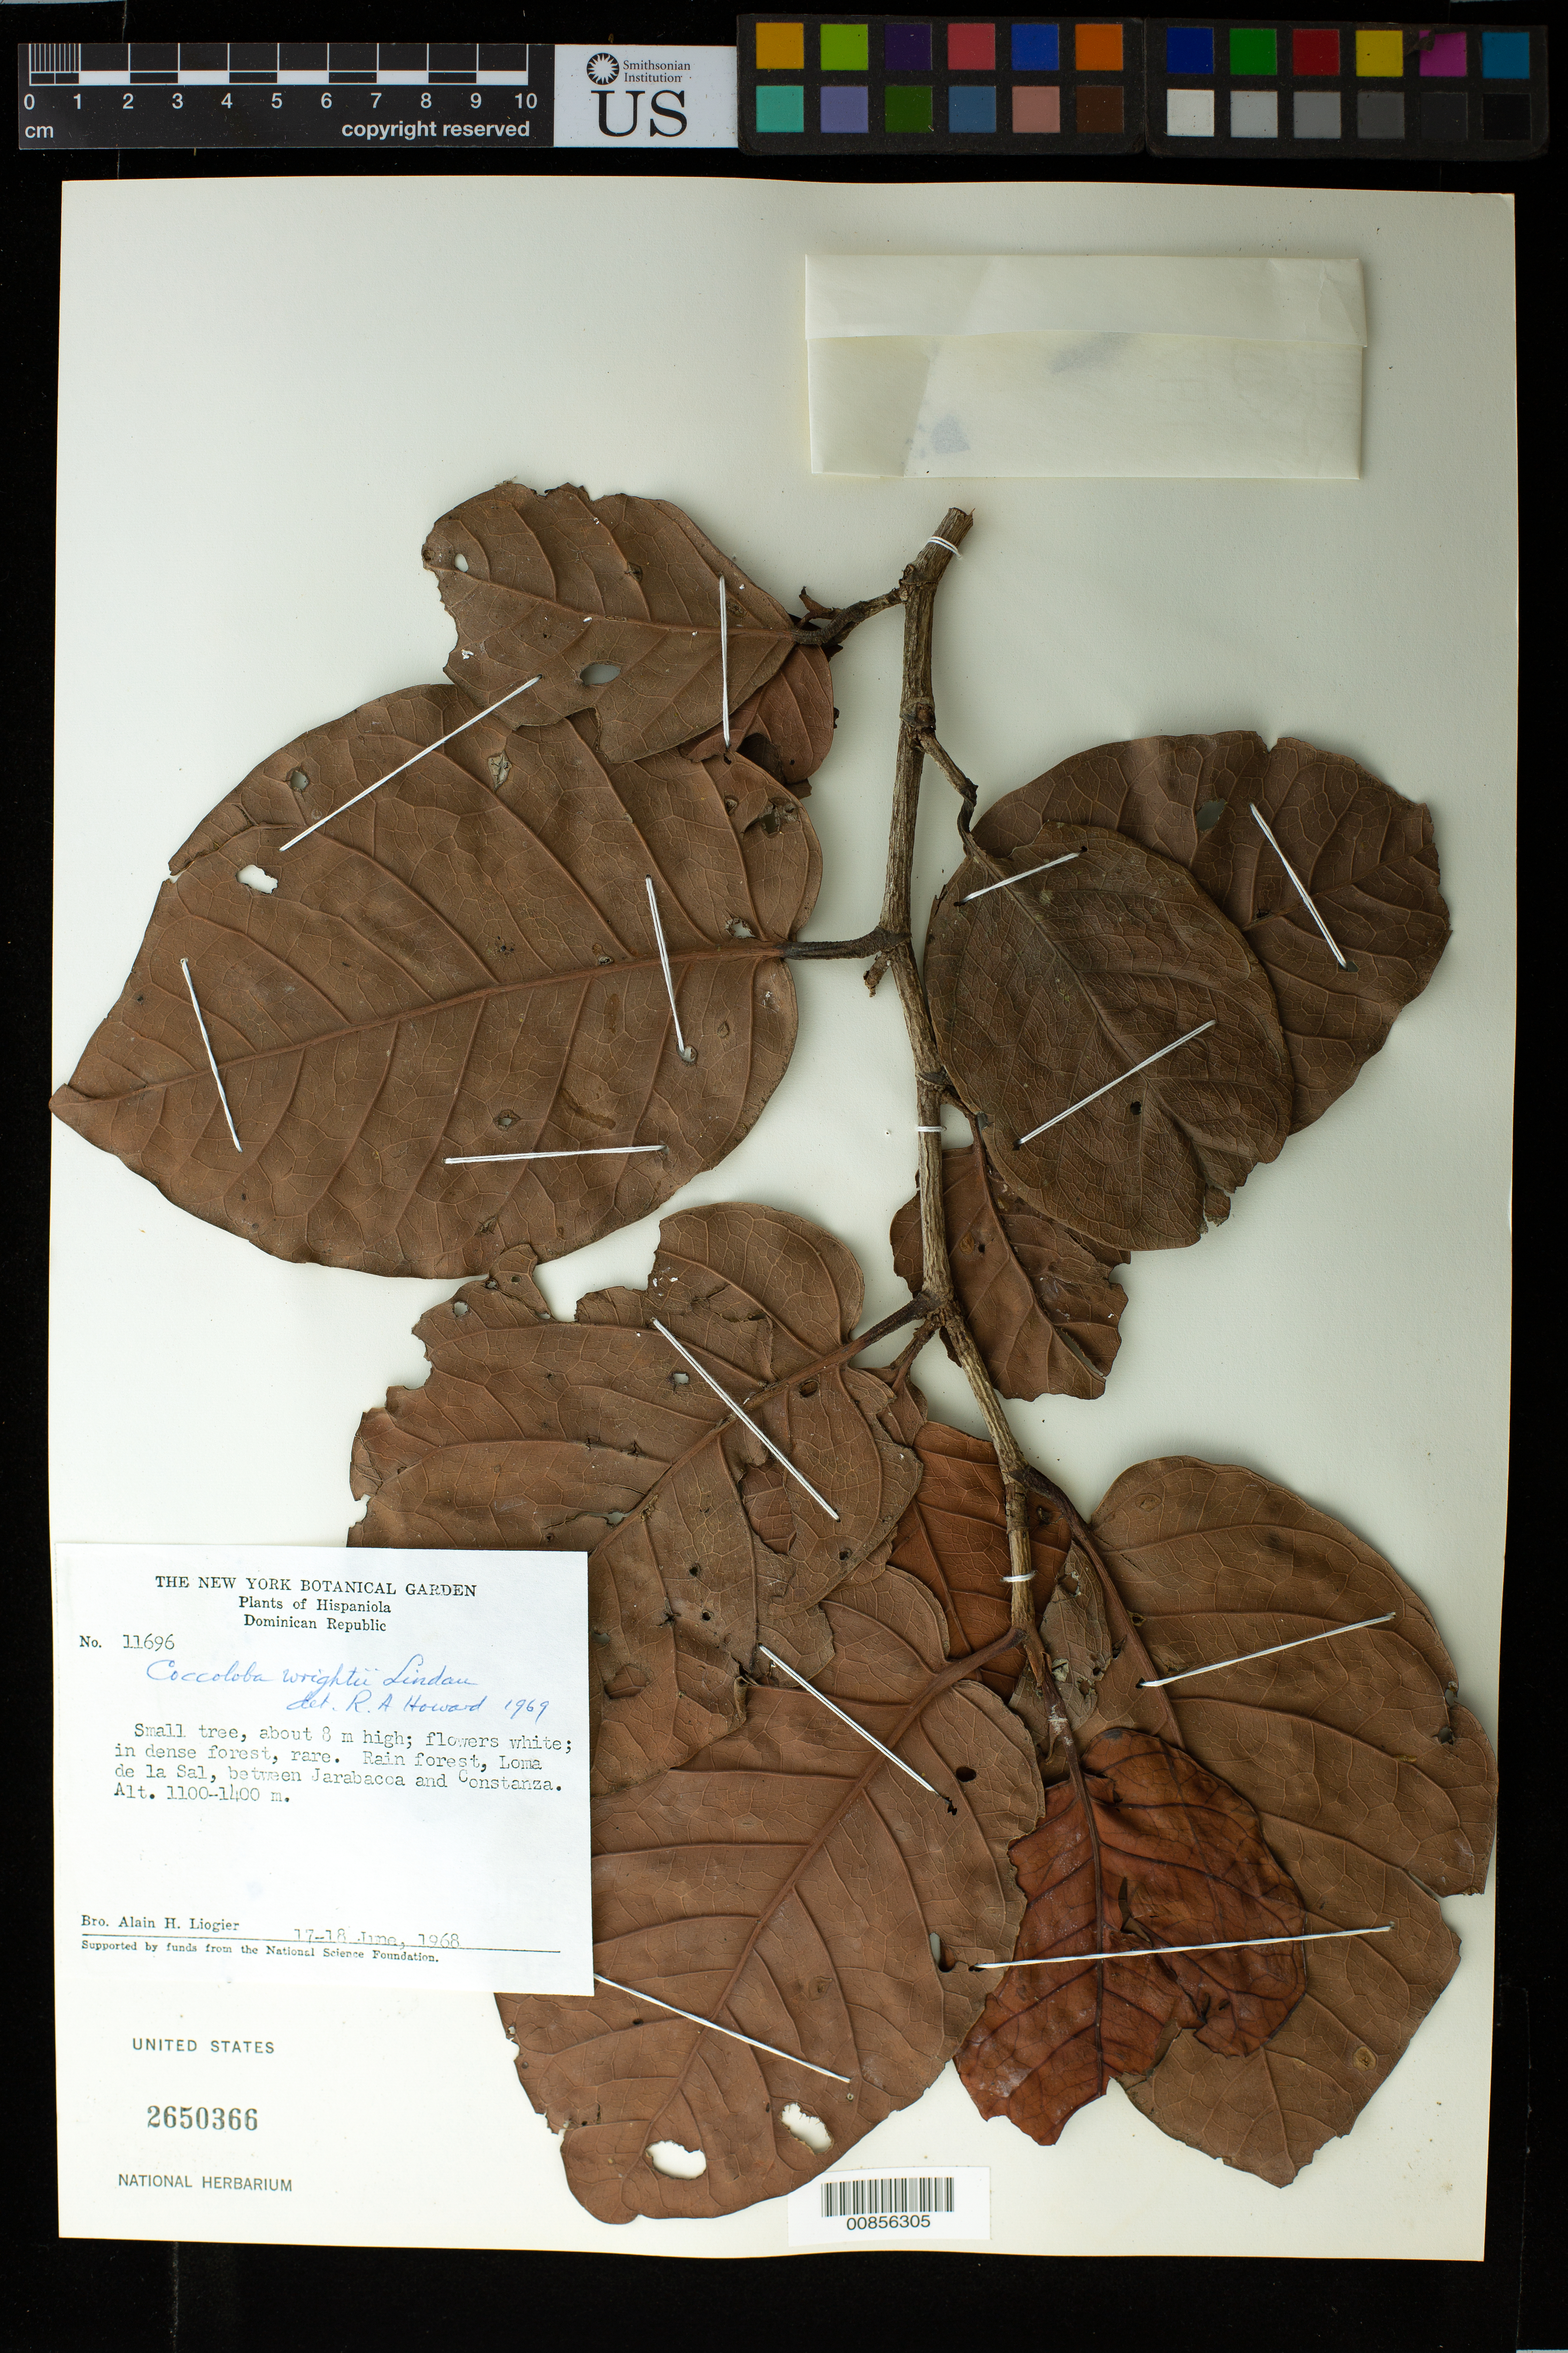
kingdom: Plantae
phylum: Tracheophyta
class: Magnoliopsida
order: Caryophyllales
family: Polygonaceae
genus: Coccoloba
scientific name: Coccoloba wrightii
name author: Lindau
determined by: Howard, R. A.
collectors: A. H. Liogier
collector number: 11696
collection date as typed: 17 Jun 1968 to 18 Jun 1968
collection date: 1968-06-17/1968-06-18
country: Dominican Republic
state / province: La Vega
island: Hispaniola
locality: Loma de la Sal, between Jarabacoa and Constanza.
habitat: In dense forest. Rain forest.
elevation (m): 1100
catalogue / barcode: US 2650366